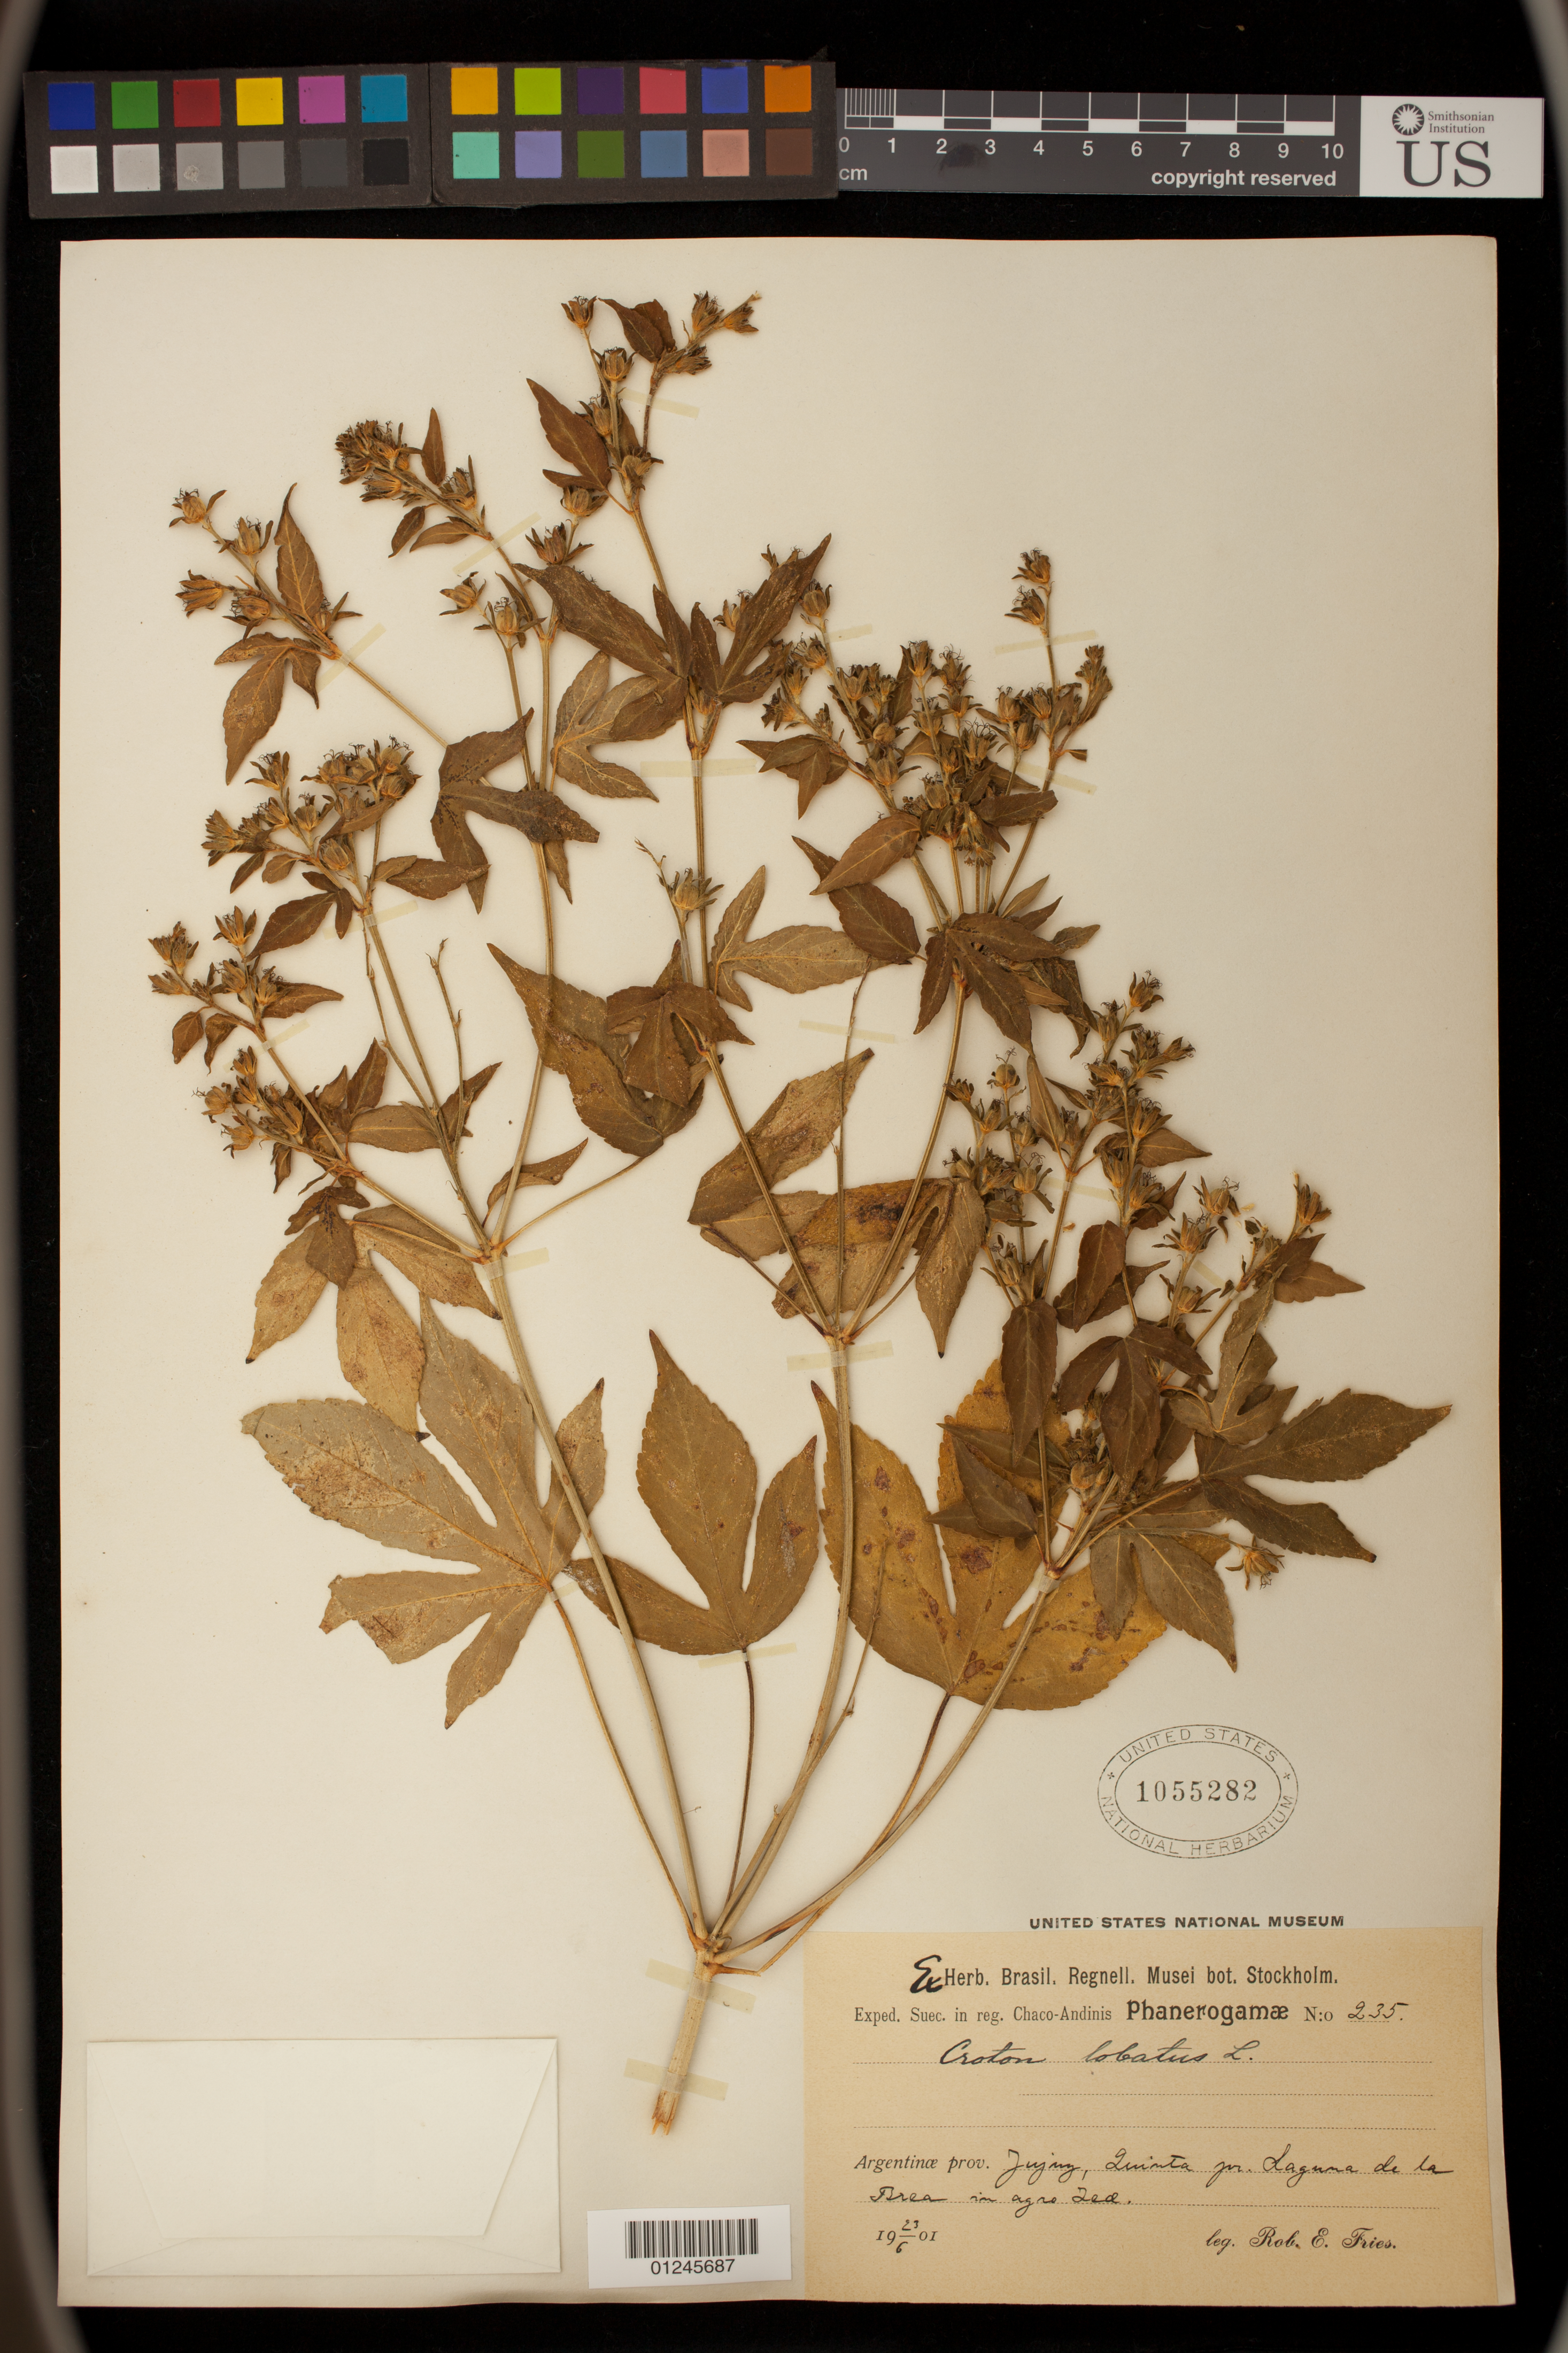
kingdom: Plantae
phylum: Tracheophyta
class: Magnoliopsida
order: Malpighiales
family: Euphorbiaceae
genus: Croton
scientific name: Croton lobatus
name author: L.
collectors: R. E. Fries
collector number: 235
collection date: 1901-06-23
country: Argentina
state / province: Jujuy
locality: Quinta pr. Laguna de la Brea in agro bed.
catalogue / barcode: US 1055282